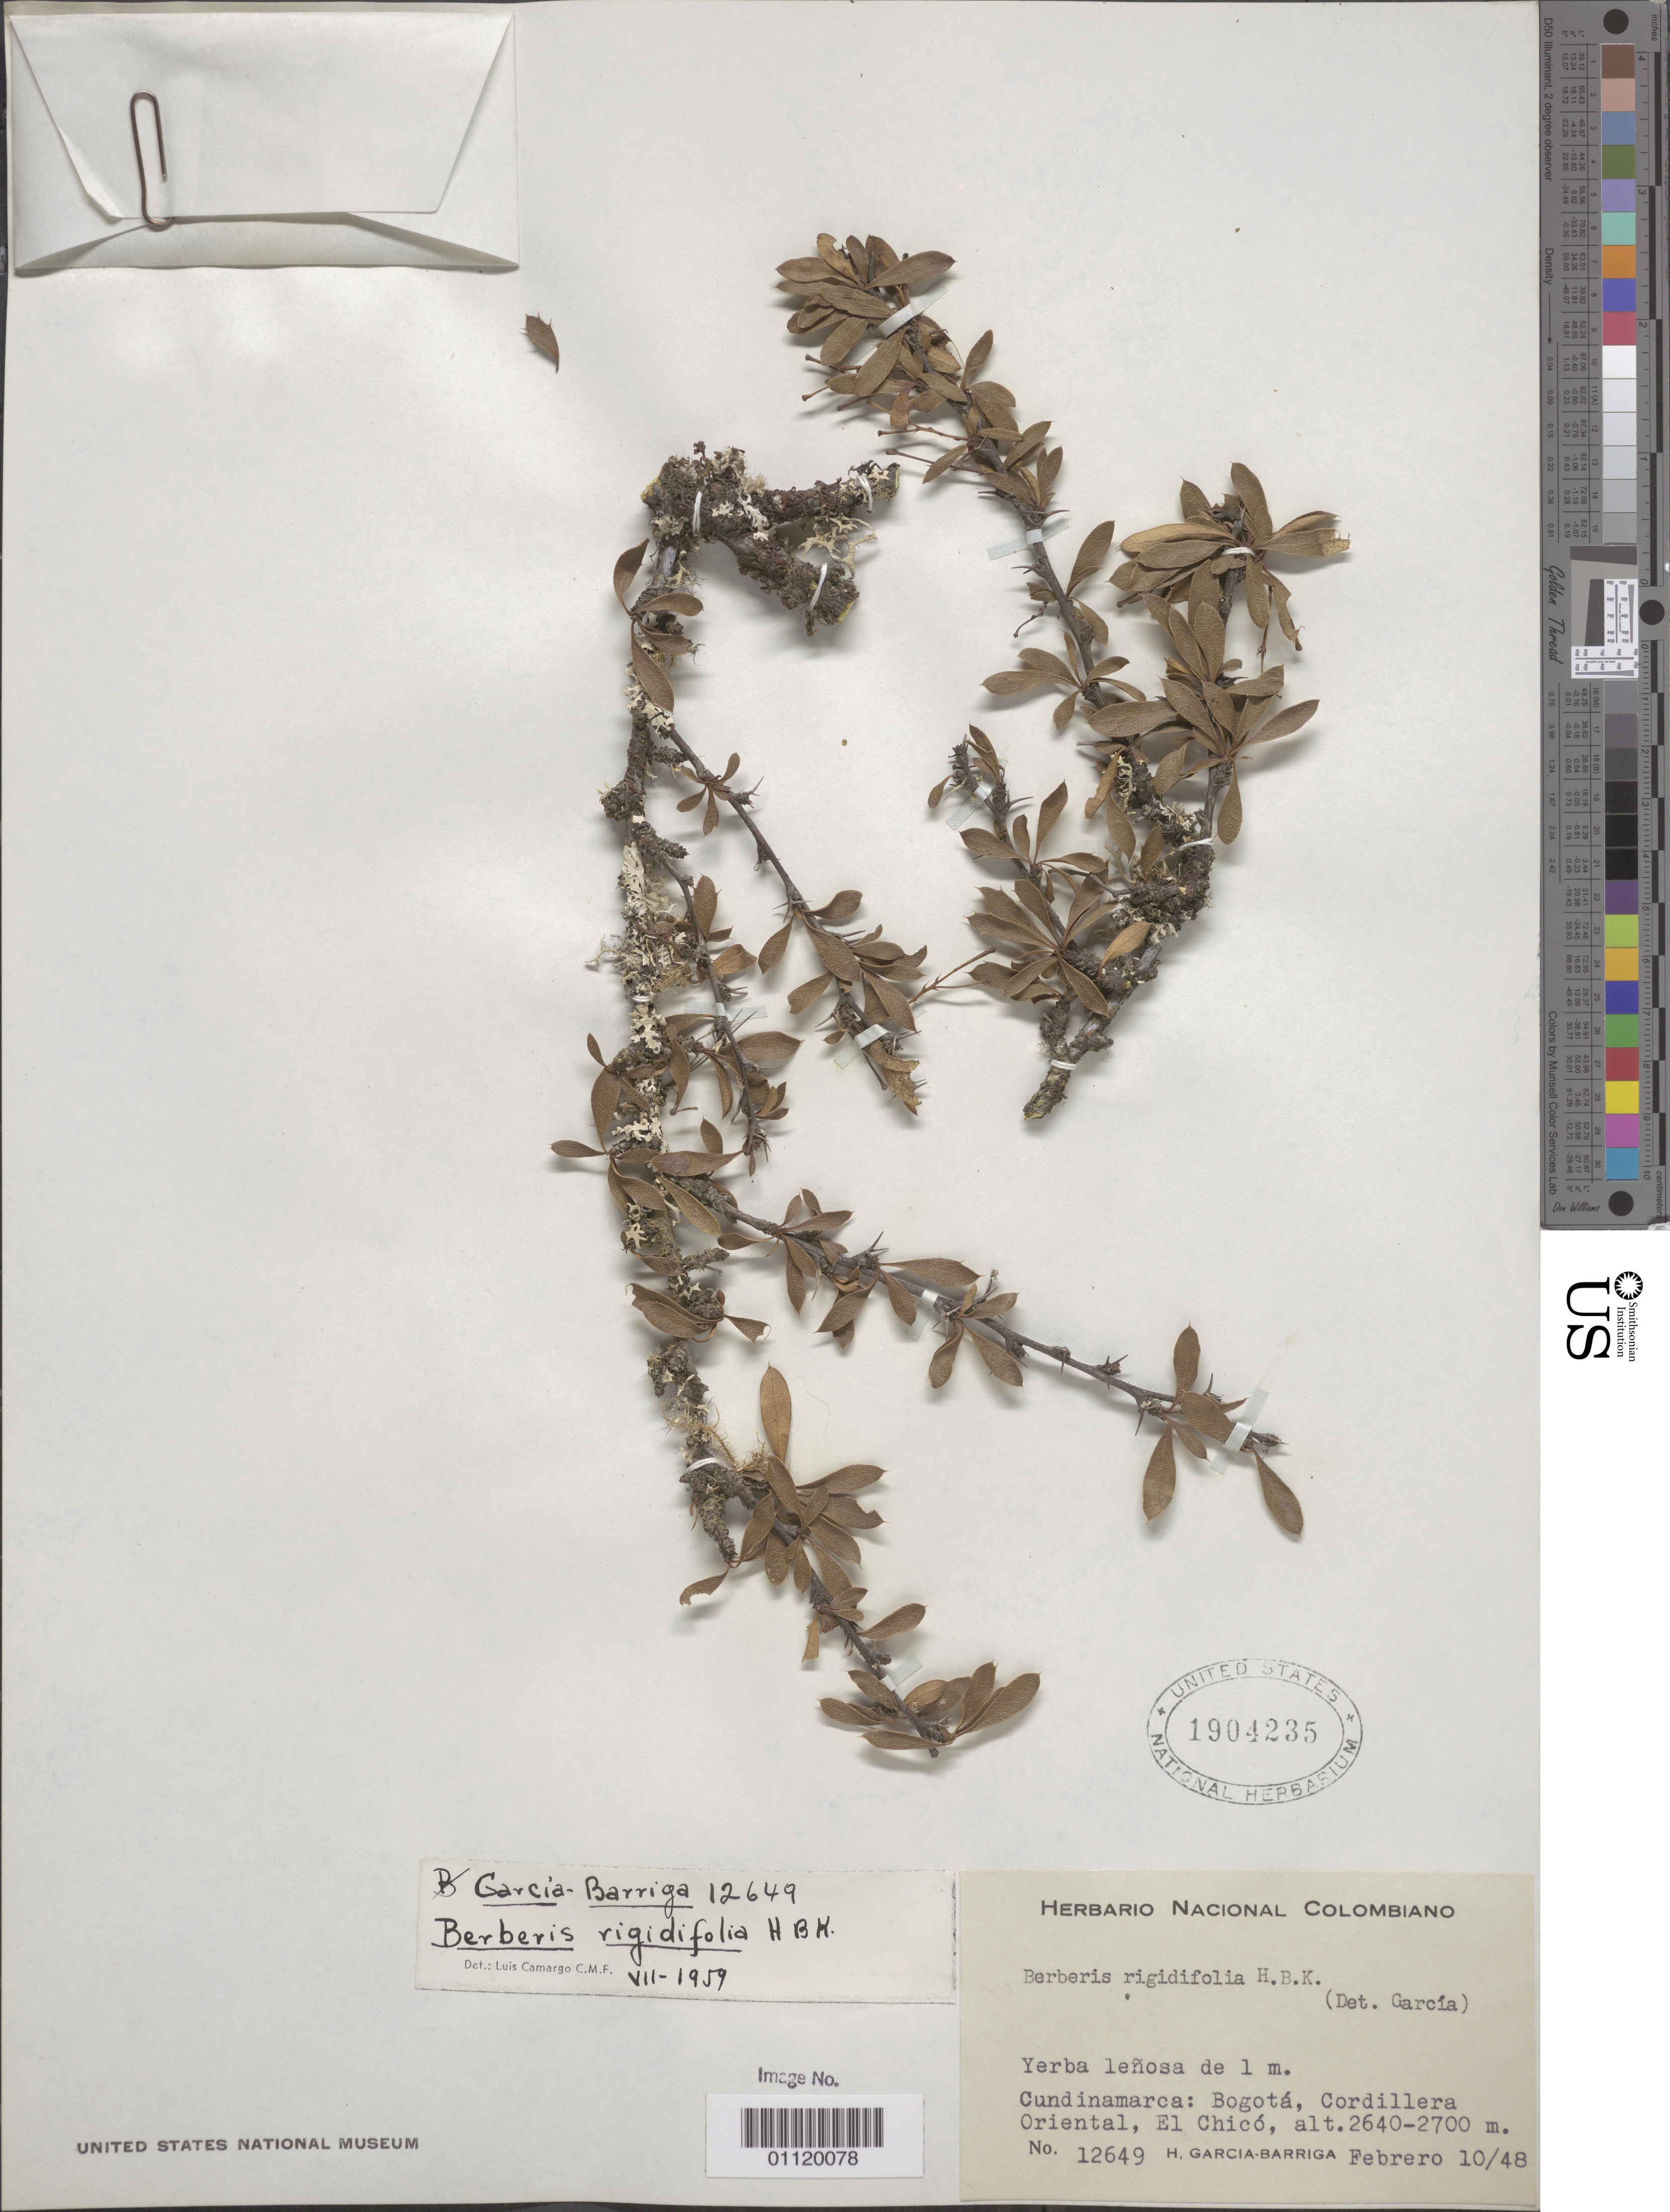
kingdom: Plantae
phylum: Tracheophyta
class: Magnoliopsida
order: Ranunculales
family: Berberidaceae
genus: Berberis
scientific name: Berberis rigidifolia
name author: Kunth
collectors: H. García Barriga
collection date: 1948-02-10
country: Colombia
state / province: Cundinamarca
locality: Bogotá, Cordillera Oriental, El Chicó.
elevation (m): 2640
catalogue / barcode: US 1904235